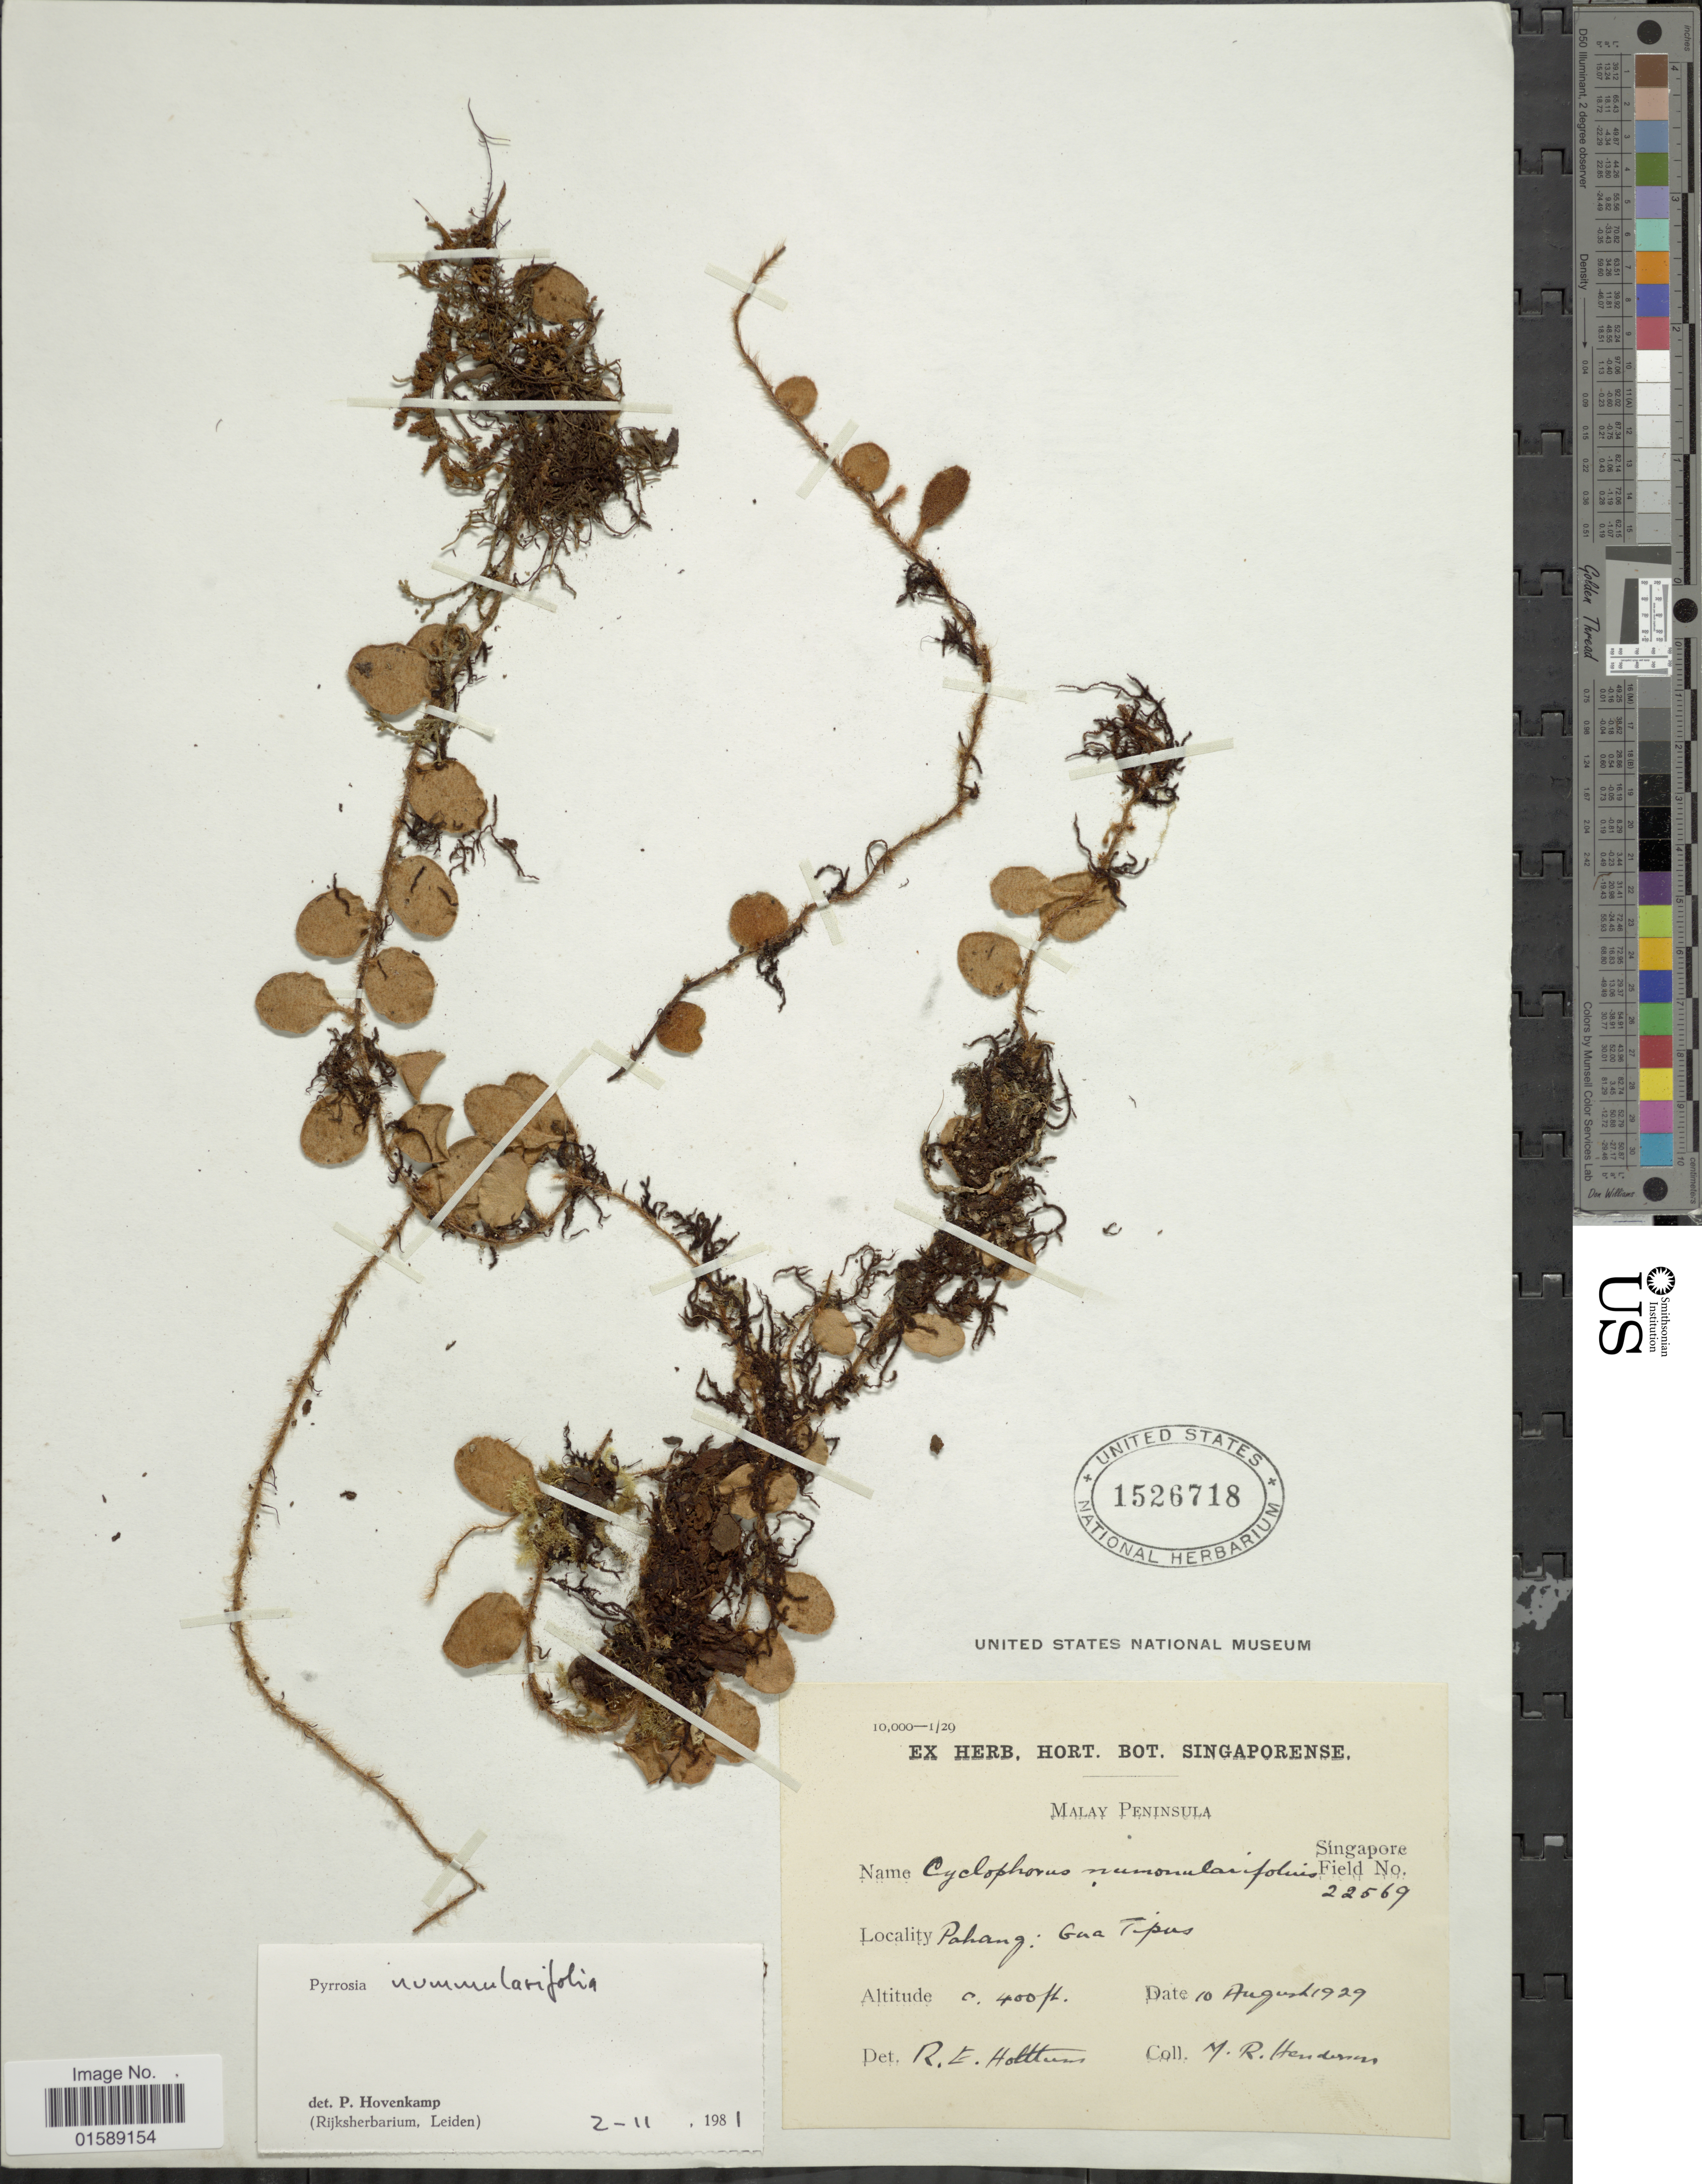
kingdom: Plantae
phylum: Tracheophyta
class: Polypodiopsida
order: Polypodiales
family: Polypodiaceae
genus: Pyrrosia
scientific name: Pyrrosia nummularifolia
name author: (Sw.) Ching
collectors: M. Henderson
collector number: Singapore Field 22569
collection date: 1929-08-10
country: Malaysia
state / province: Pahang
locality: Malay Peninsula. Gua Tipus [interpreted]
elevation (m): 122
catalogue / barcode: US 1526718